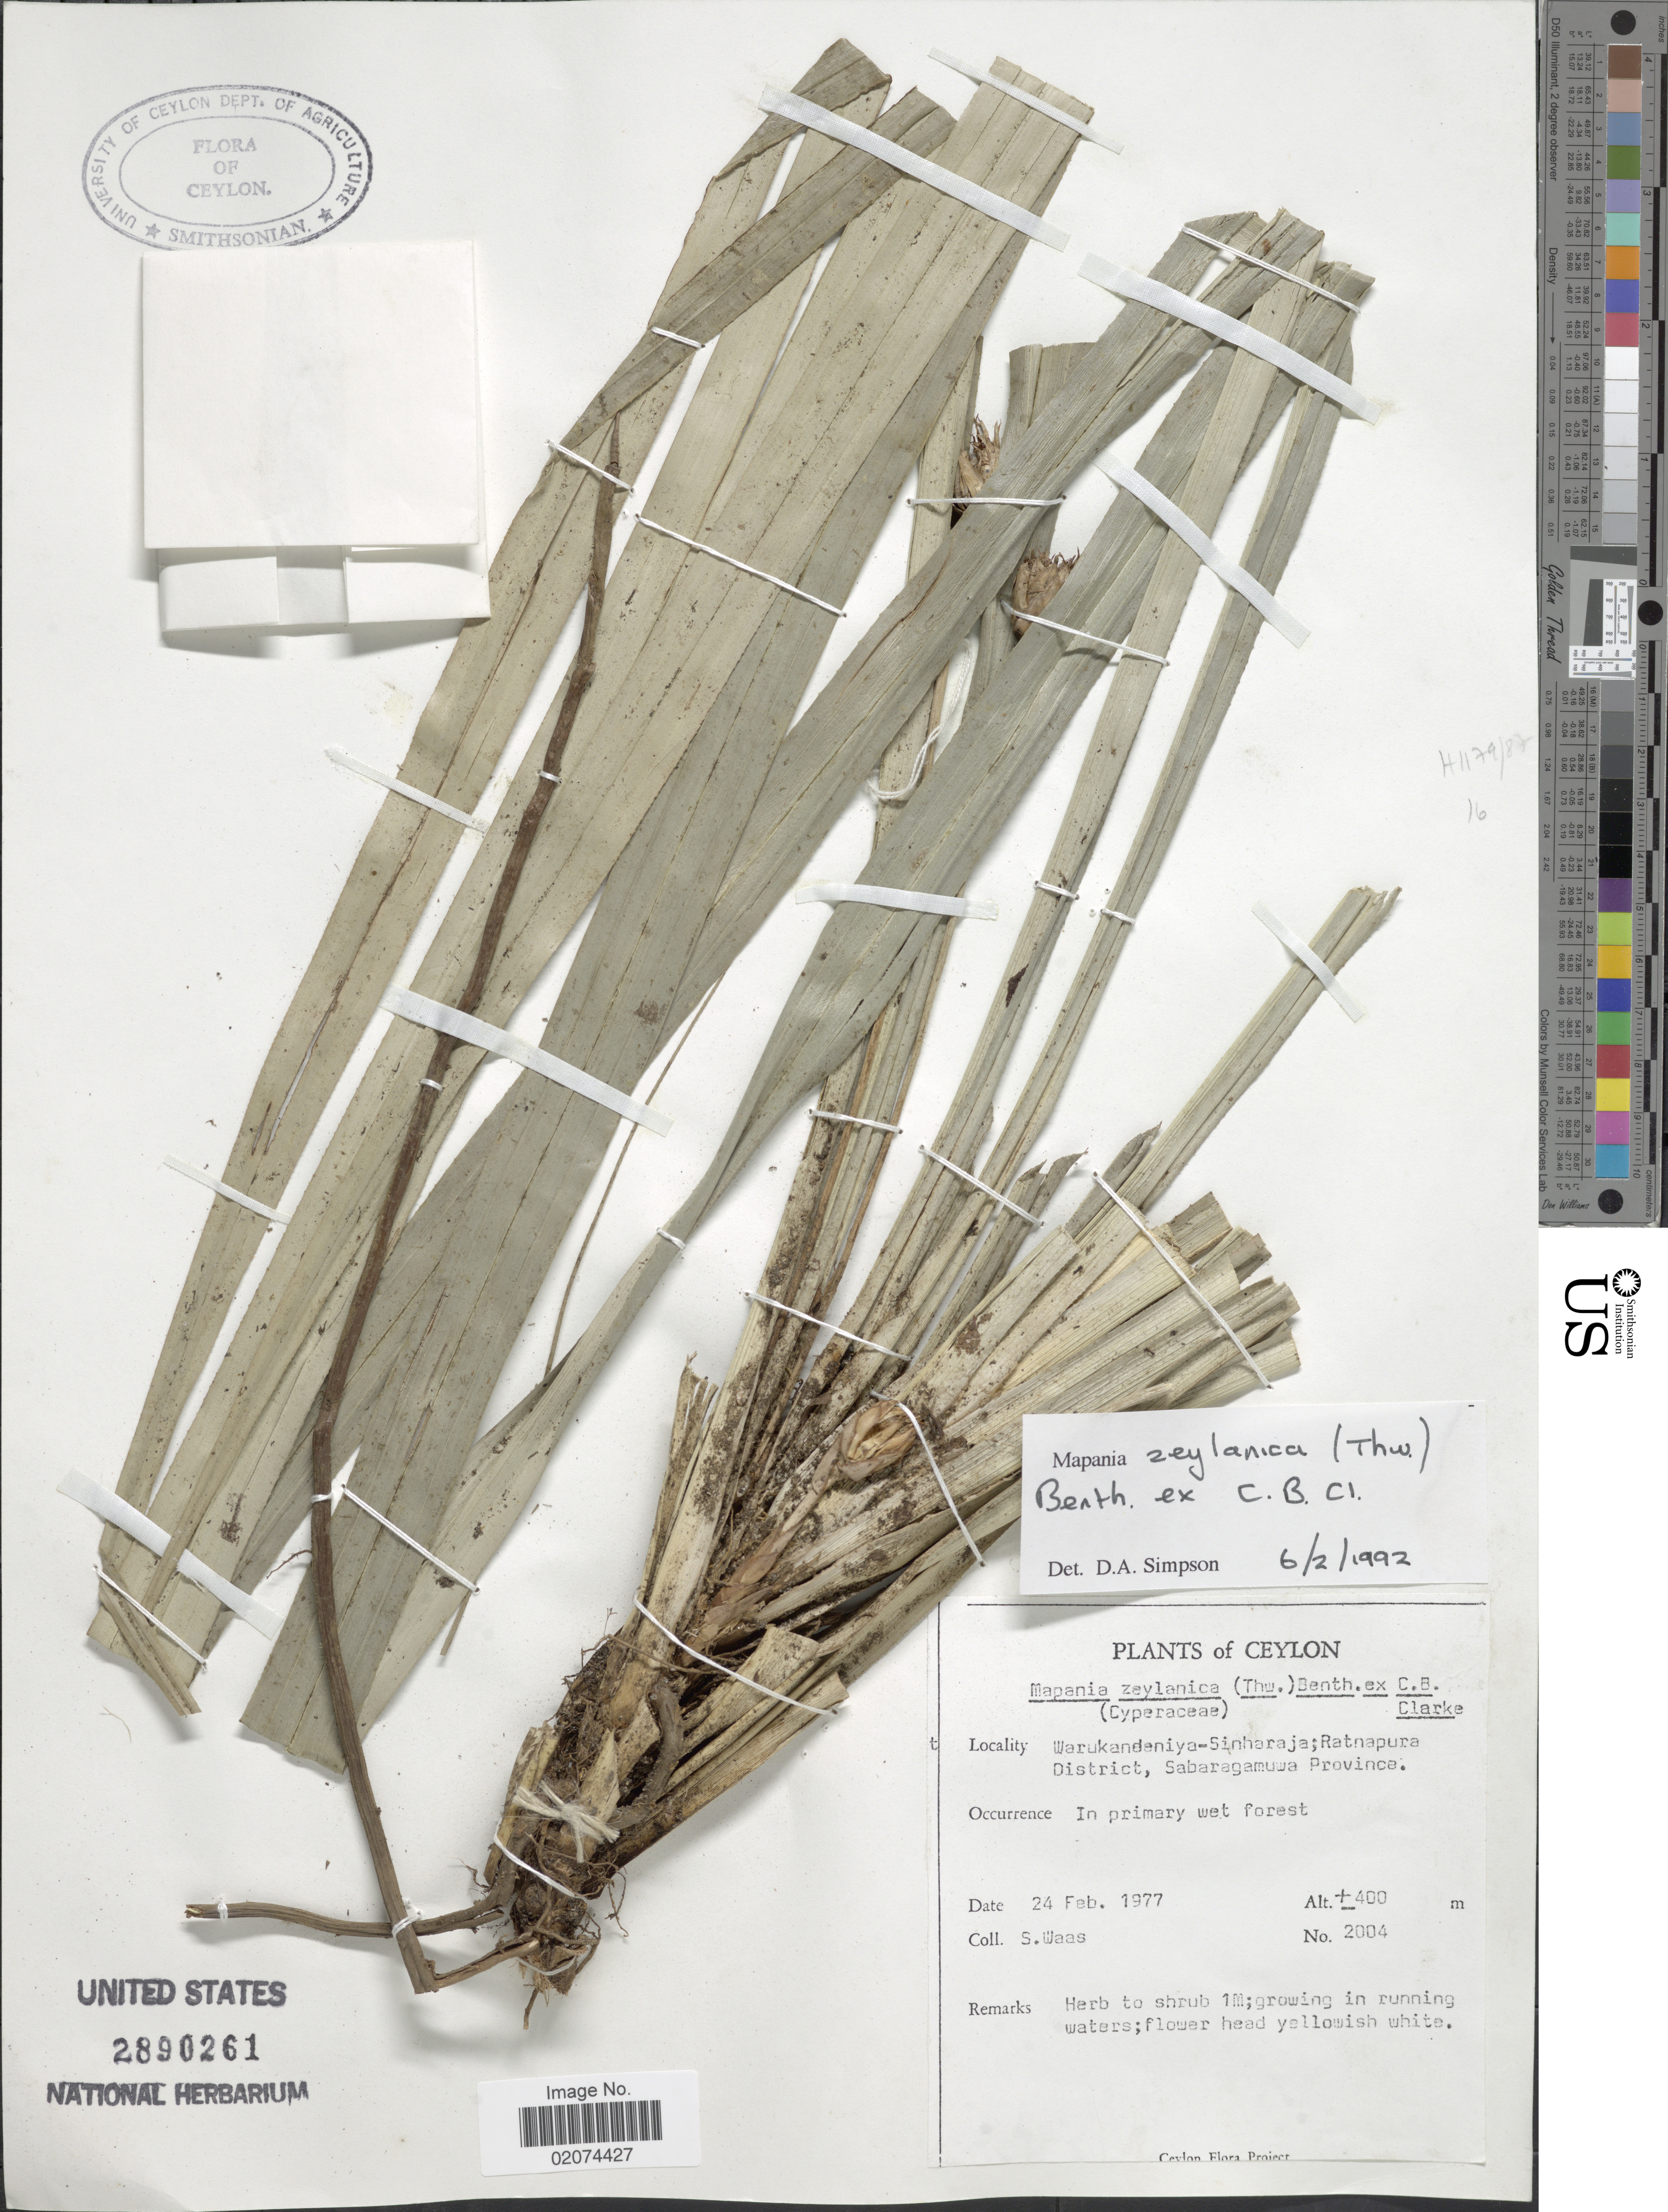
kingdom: Plantae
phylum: Tracheophyta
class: Liliopsida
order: Poales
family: Cyperaceae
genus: Mapania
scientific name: Mapania zeylanica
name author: (Thwaites) Trimen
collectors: S. Waas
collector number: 2004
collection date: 1977-02-24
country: Sri Lanka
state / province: Sabaragamuwa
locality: Ceylon. Warukandeniya-Sinharaja; Ratnapura District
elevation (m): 400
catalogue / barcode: US 2890261